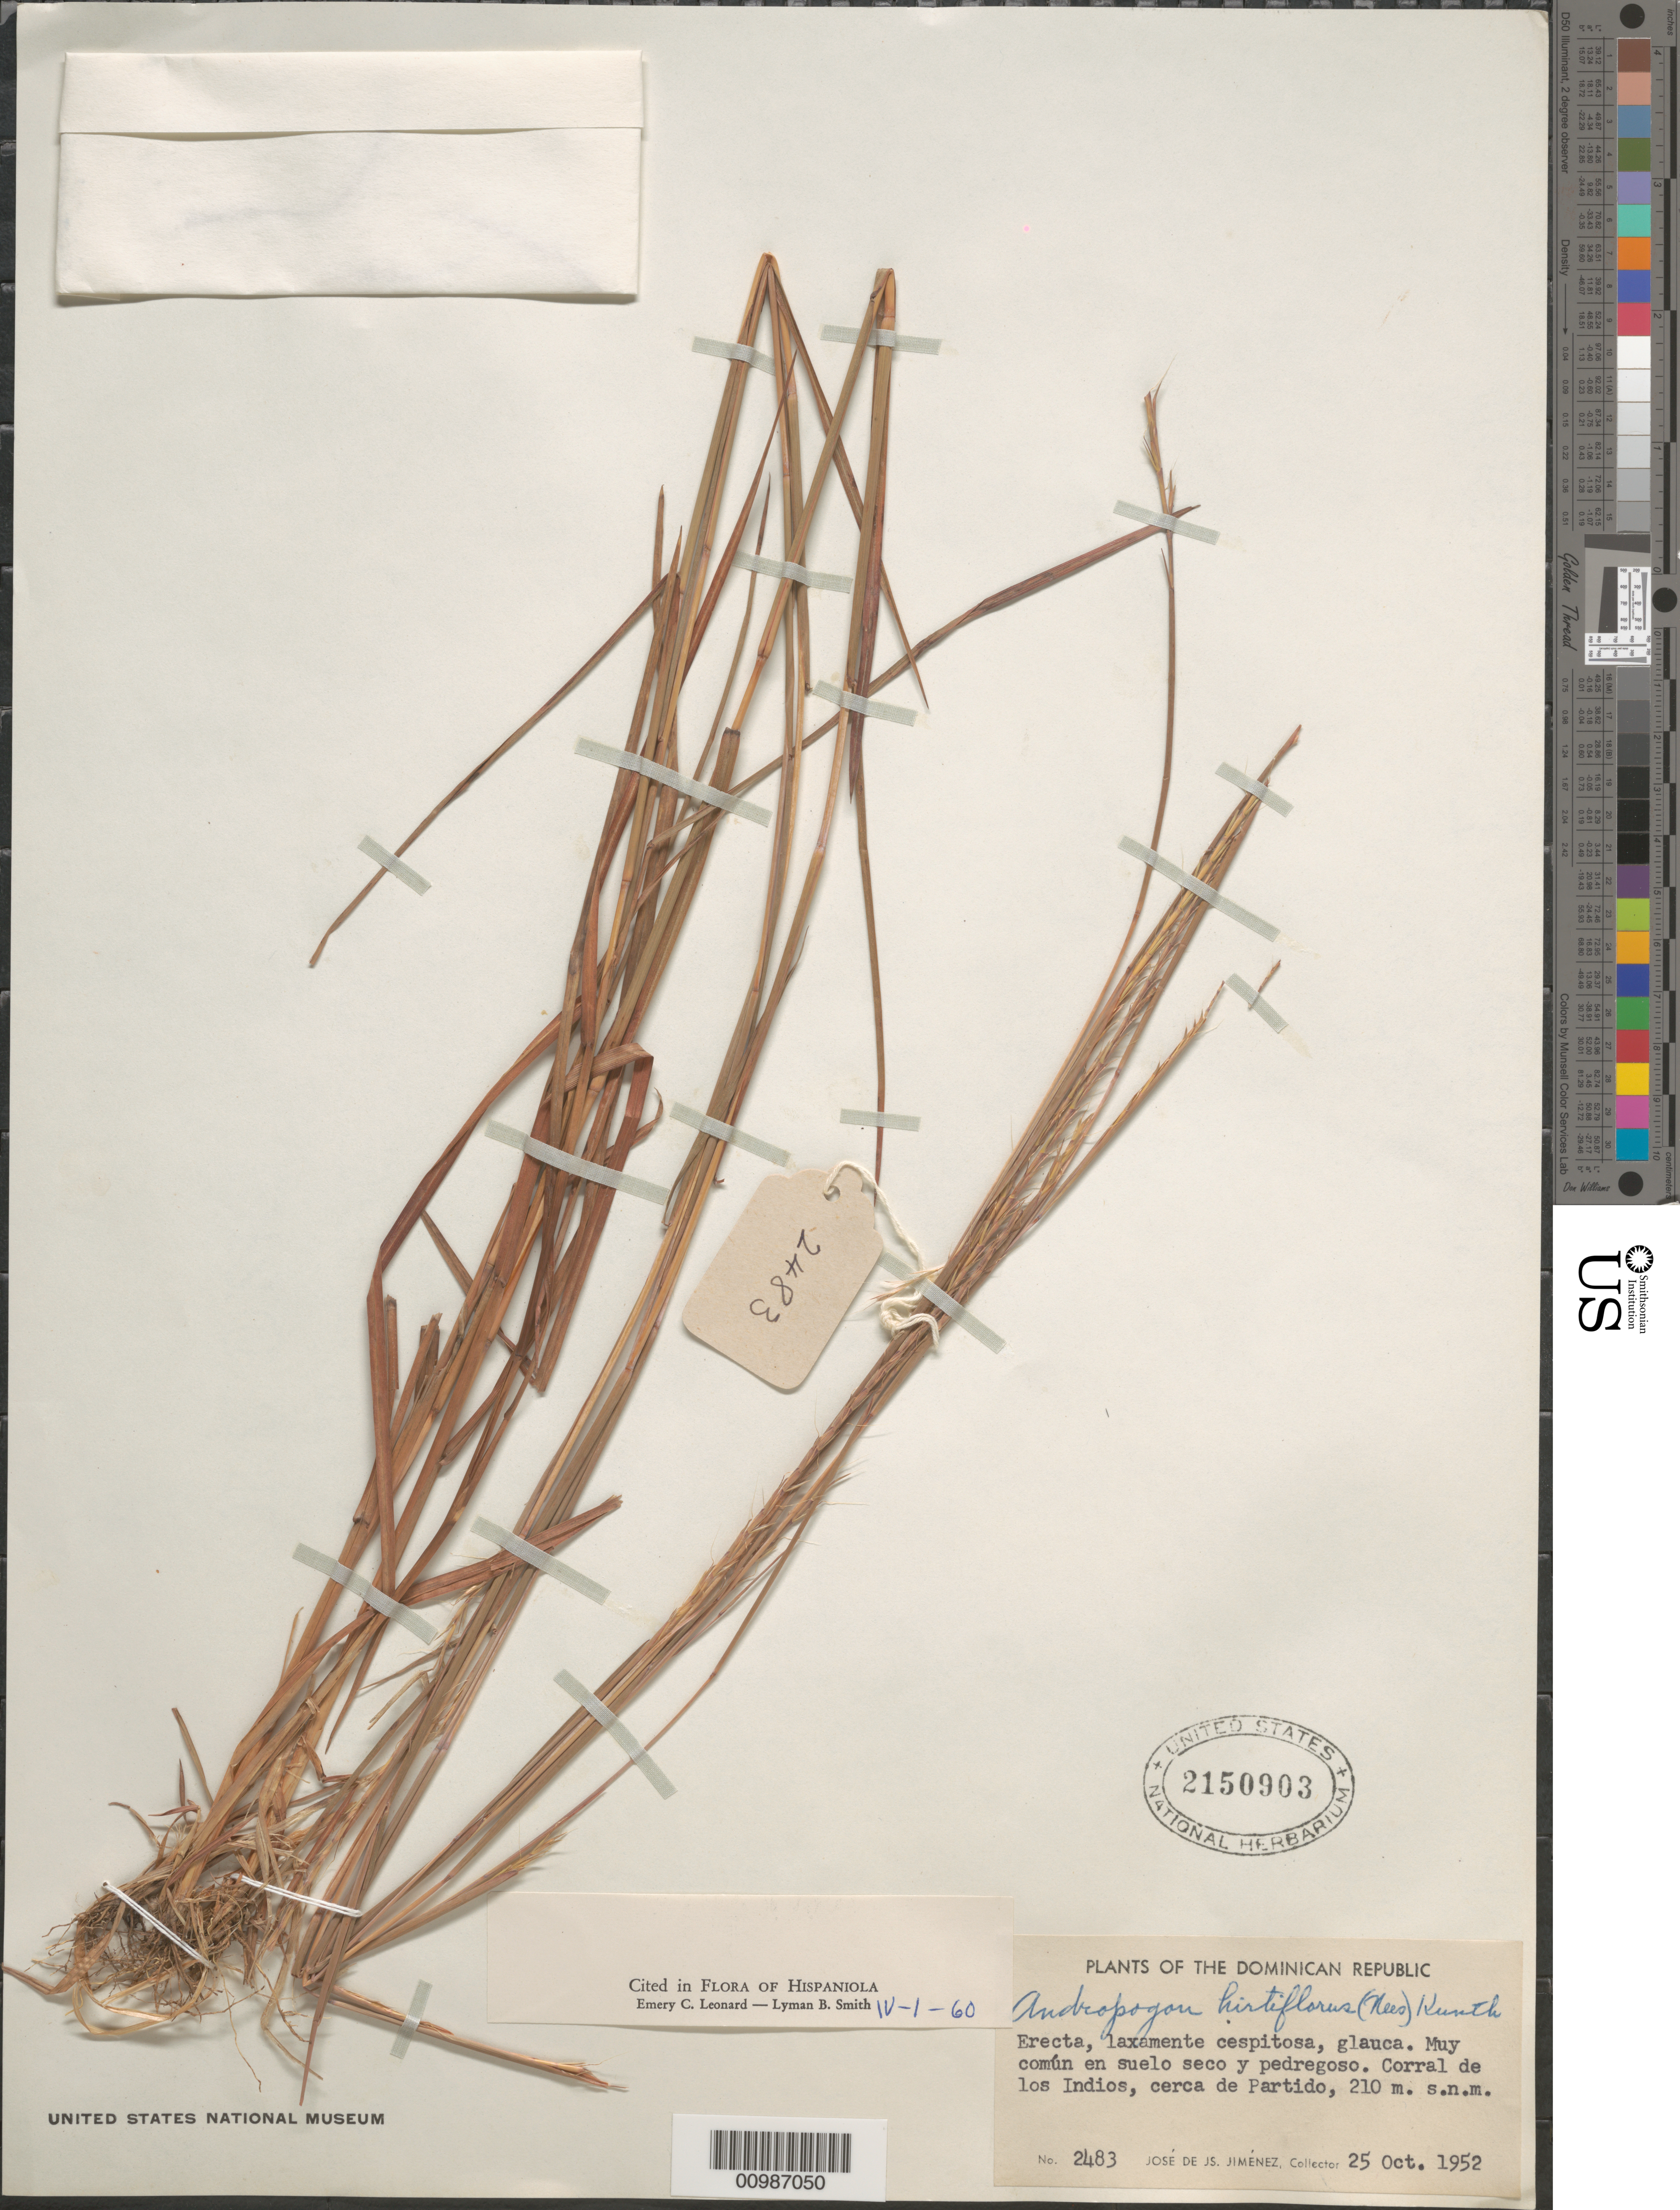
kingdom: Plantae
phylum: Tracheophyta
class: Liliopsida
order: Poales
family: Poaceae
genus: Andropogon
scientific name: Andropogon hirtiflorus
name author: (Nees) Kunth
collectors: J. J. Jiménez Almonte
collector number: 2483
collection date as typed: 25 Oct 1952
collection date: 1952-10-25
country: Dominican Republic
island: Hispaniola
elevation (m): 210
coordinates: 0 N, 0 E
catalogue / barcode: US 2150903